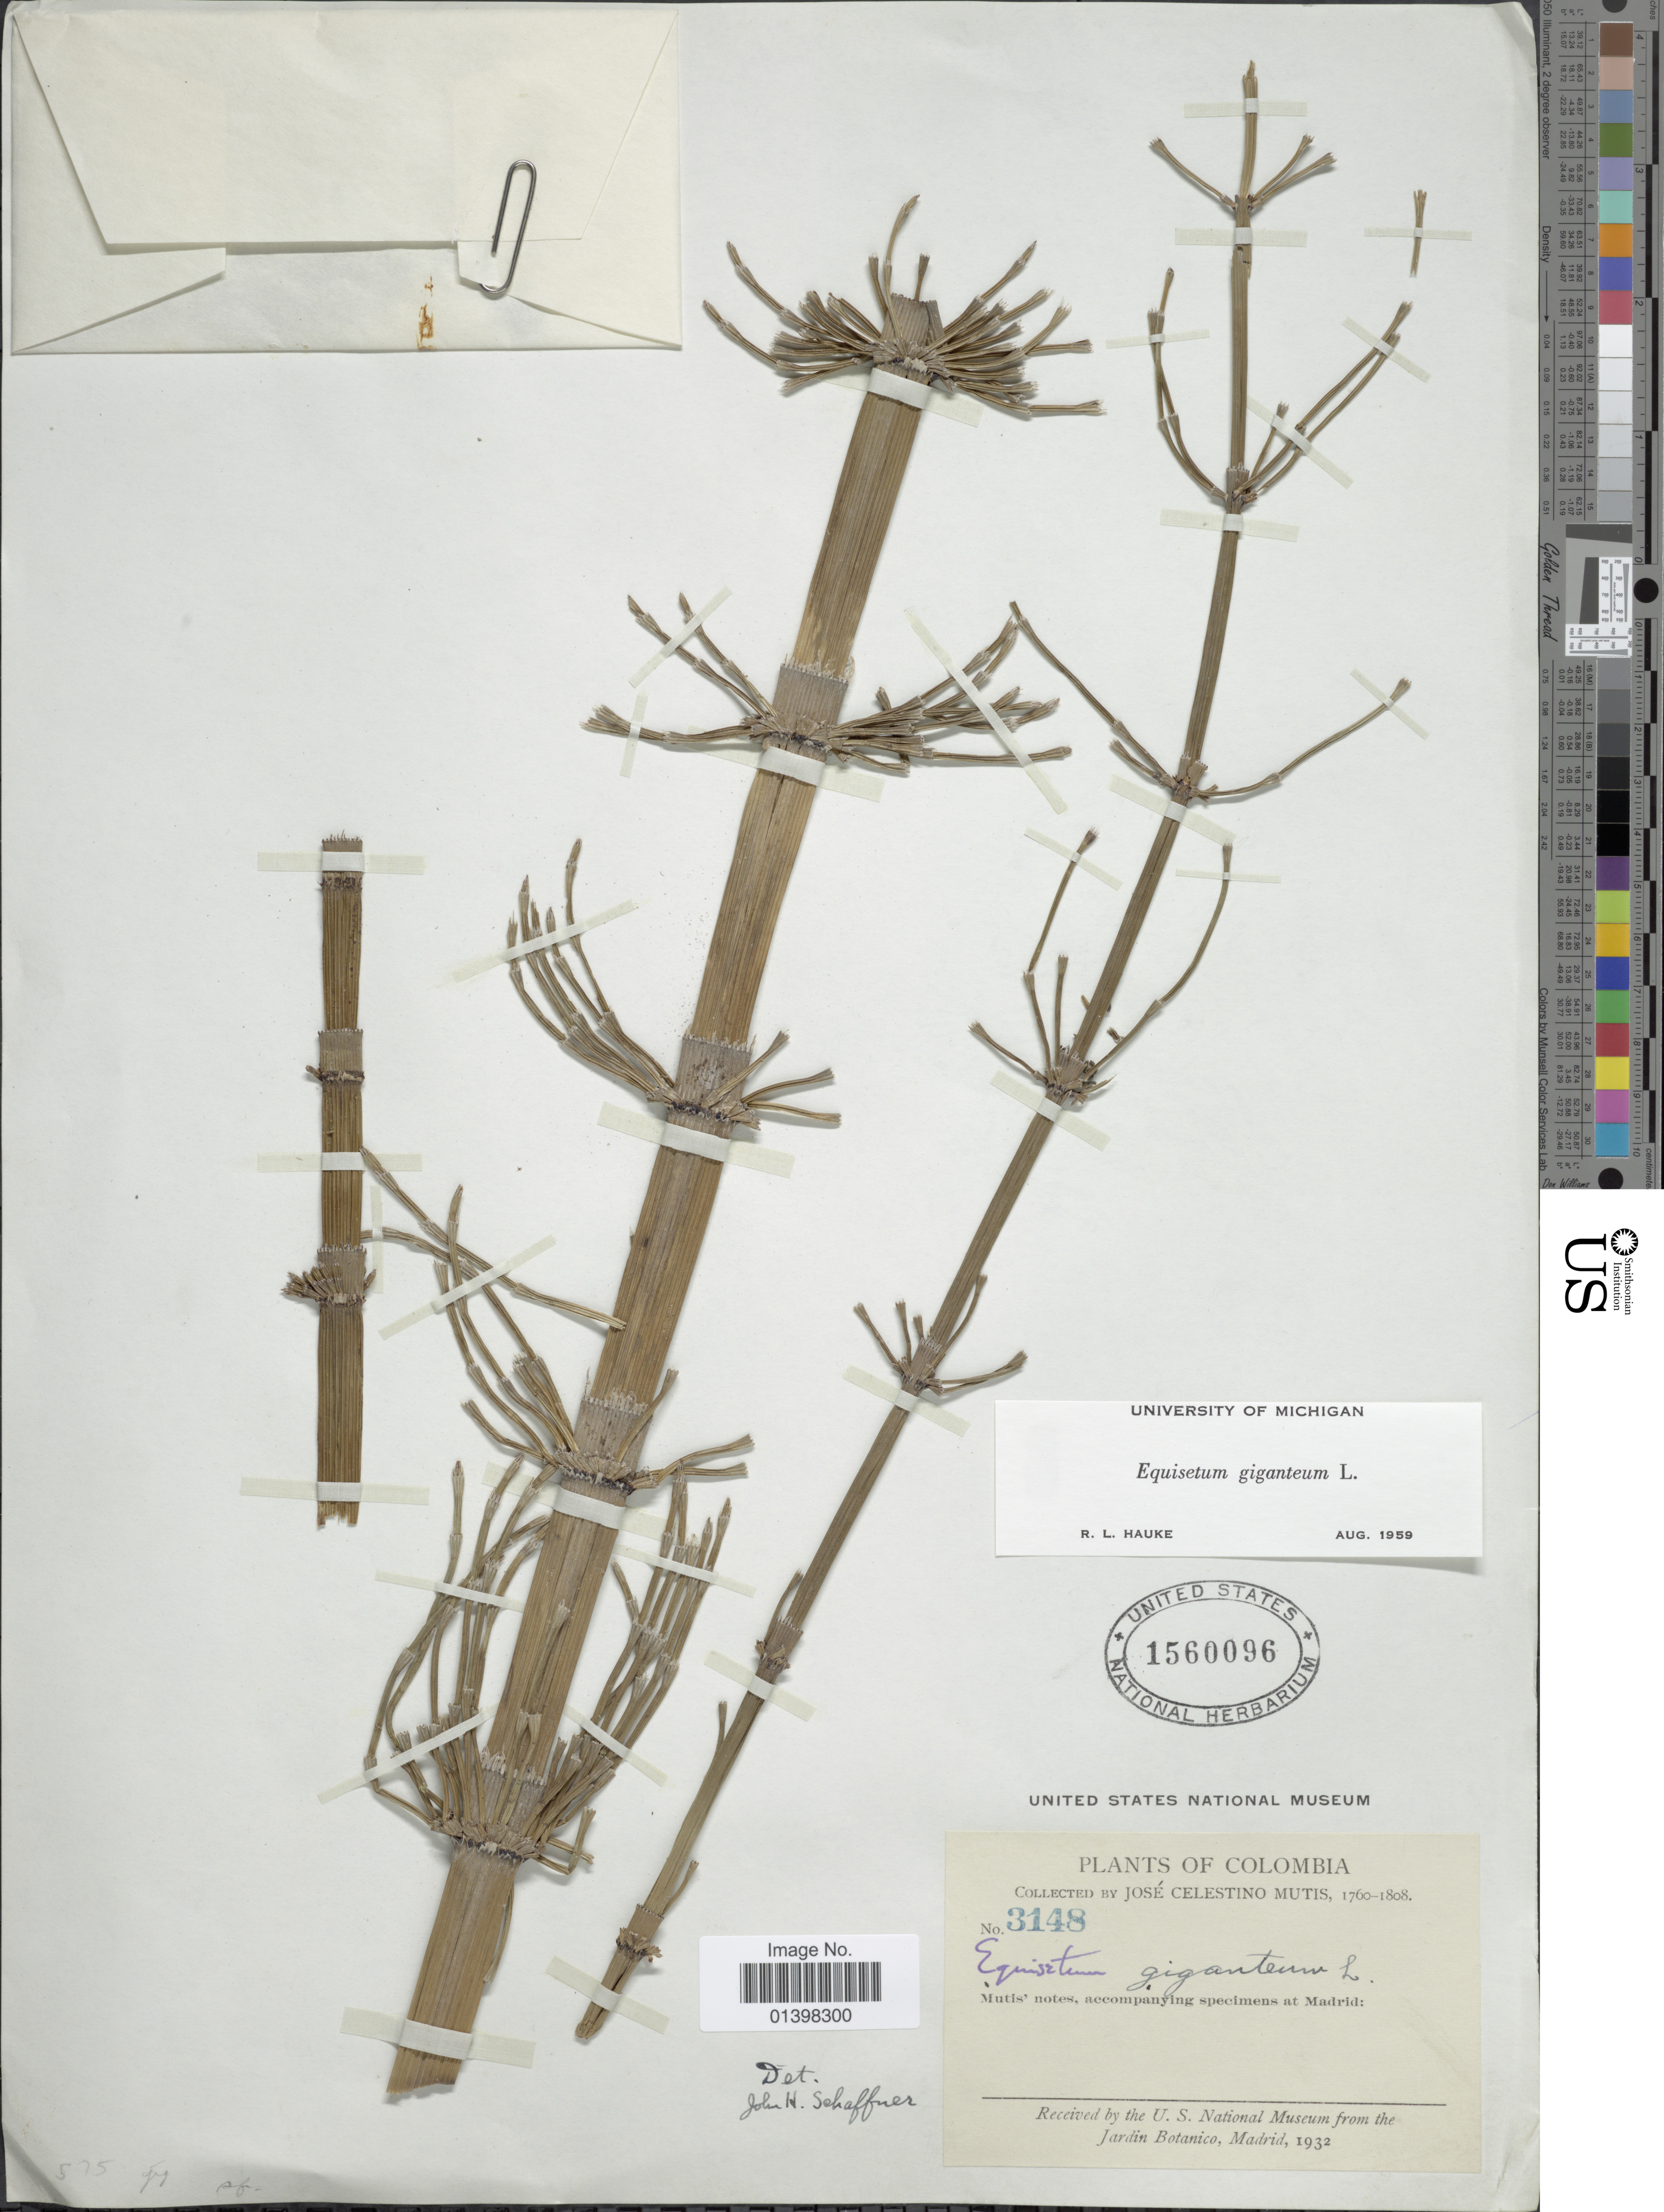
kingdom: Plantae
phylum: Tracheophyta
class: Polypodiopsida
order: Equisetales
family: Equisetaceae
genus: Equisetum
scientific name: Equisetum giganteum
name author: L.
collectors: J. C. B. Mutis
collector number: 3148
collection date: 1760/1808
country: Colombia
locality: Mutis' notes, accompanying specimens at Madrid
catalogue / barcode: US 1560096